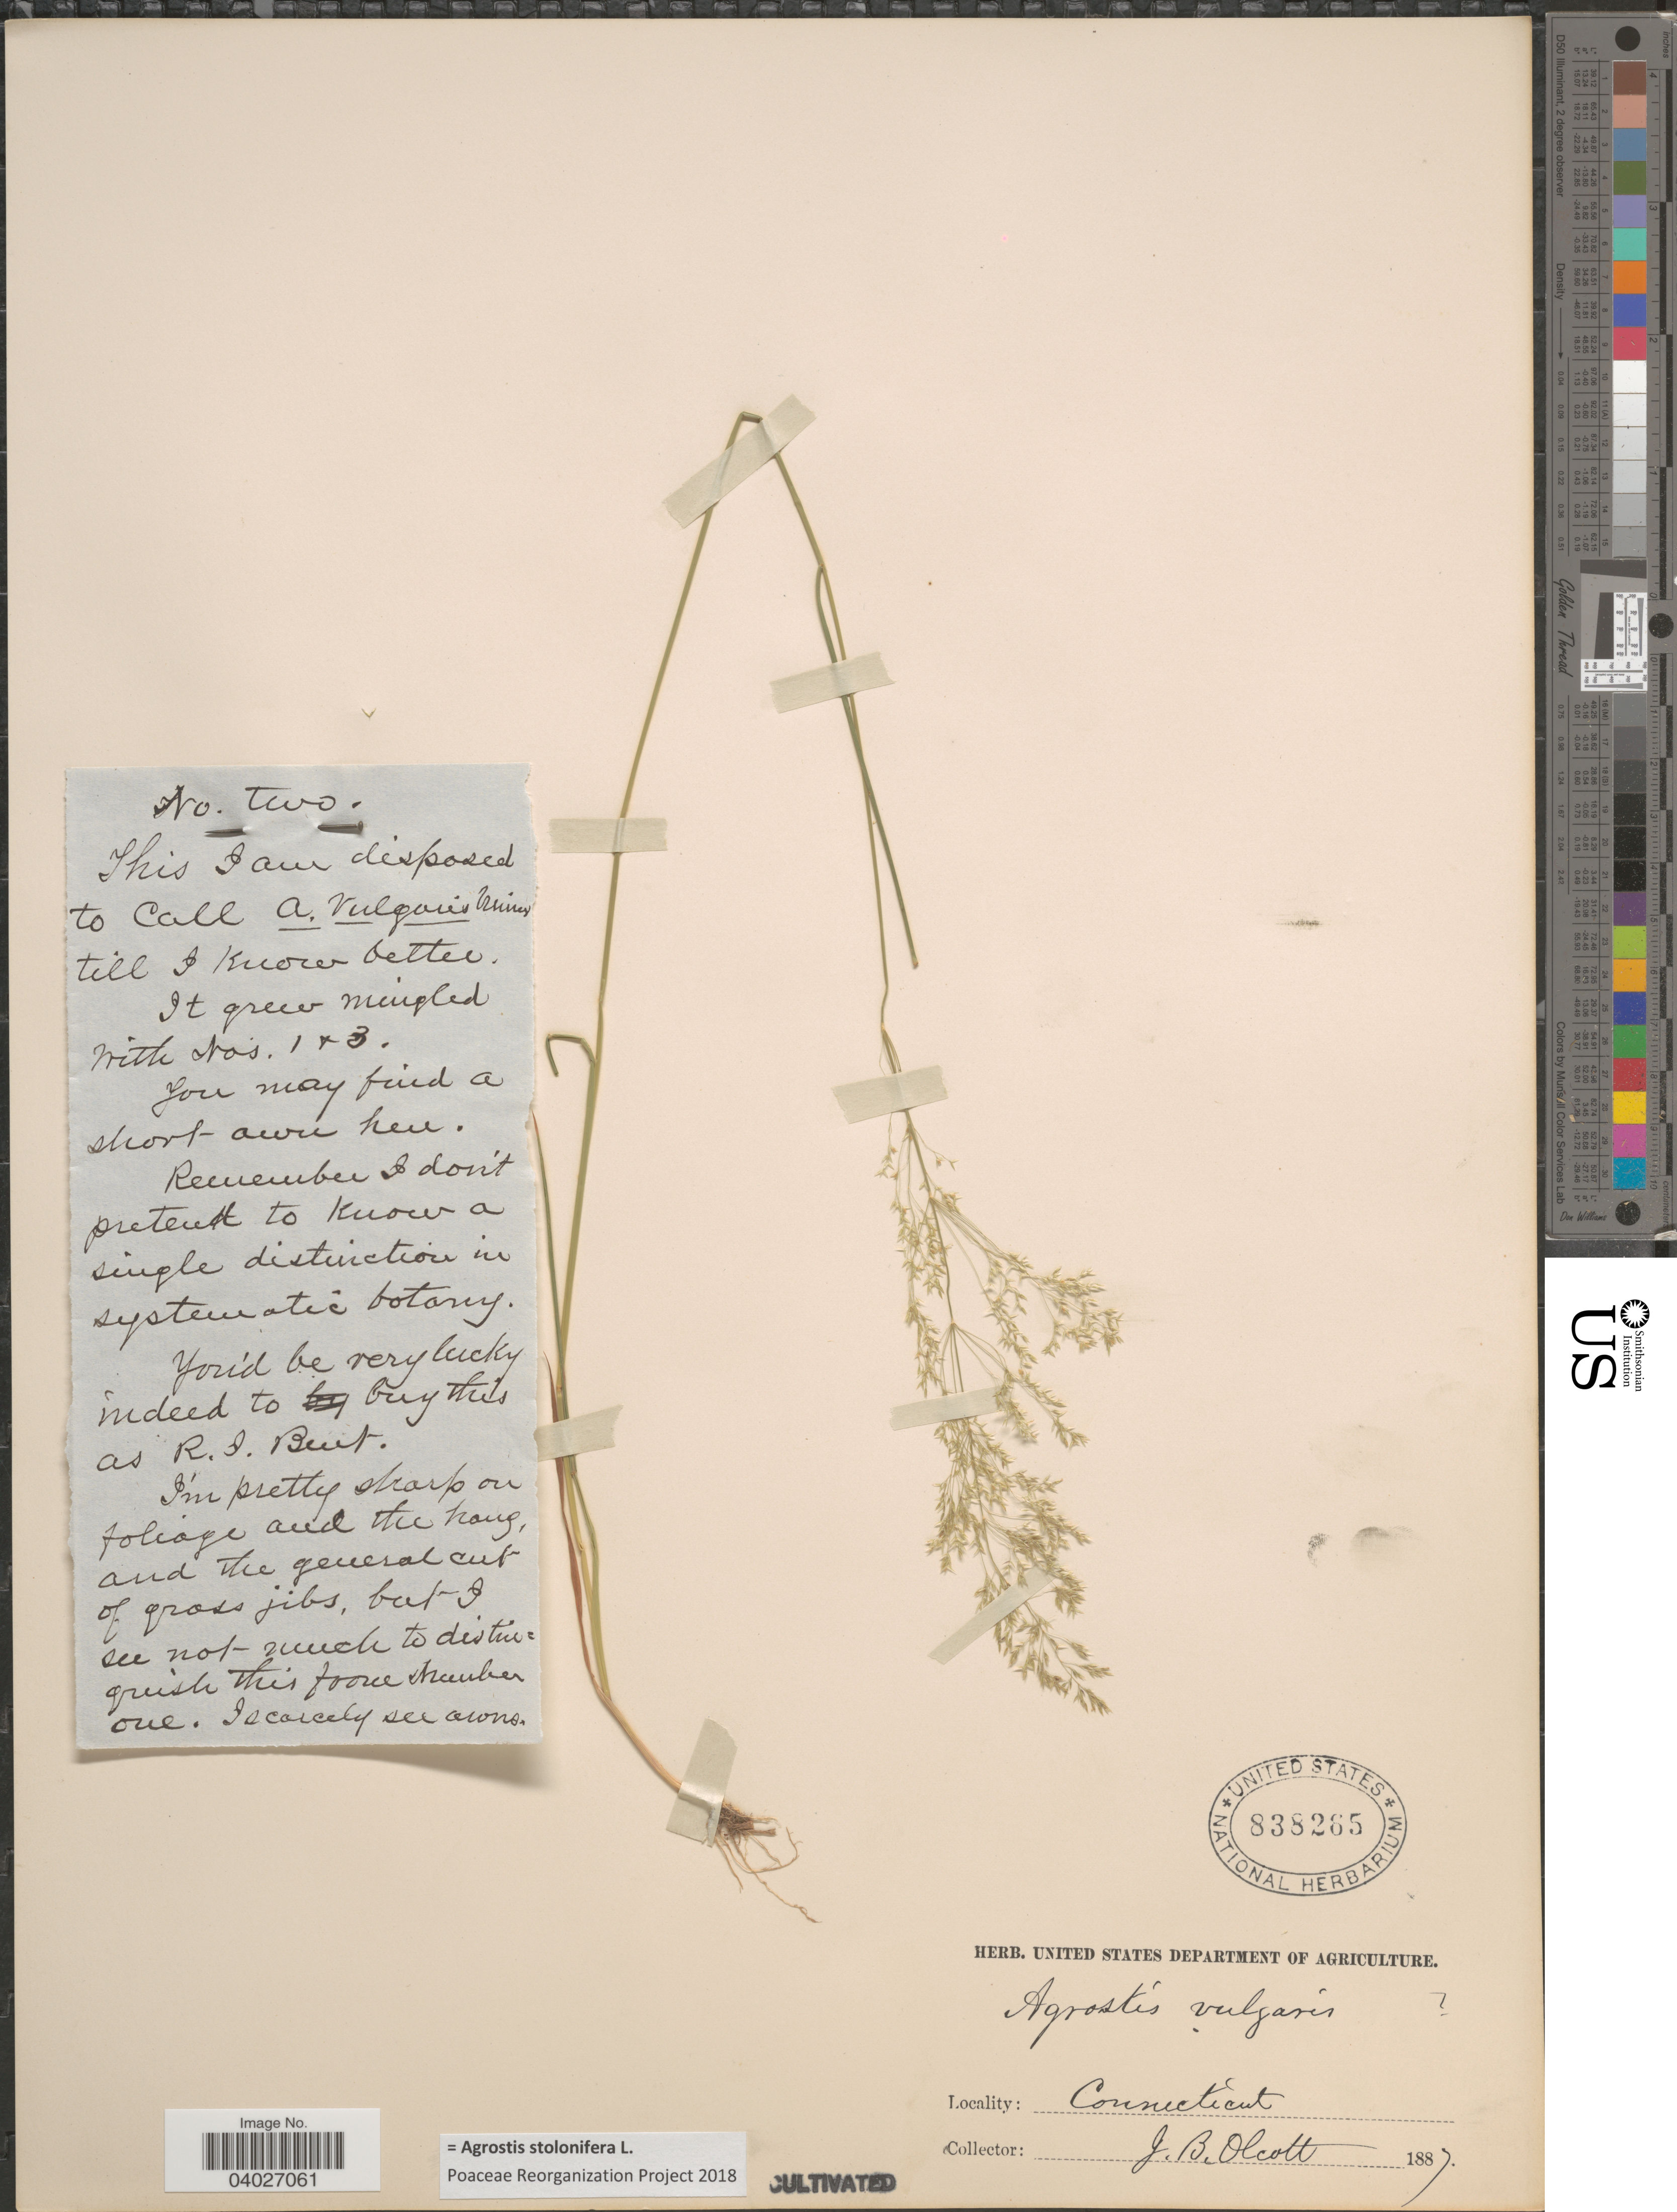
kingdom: Plantae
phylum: Tracheophyta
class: Liliopsida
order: Poales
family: Poaceae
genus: Agrostis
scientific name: Agrostis stolonifera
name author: L.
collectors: J. Olcott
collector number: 2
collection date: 1887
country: United States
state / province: Connecticut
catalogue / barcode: US 838265